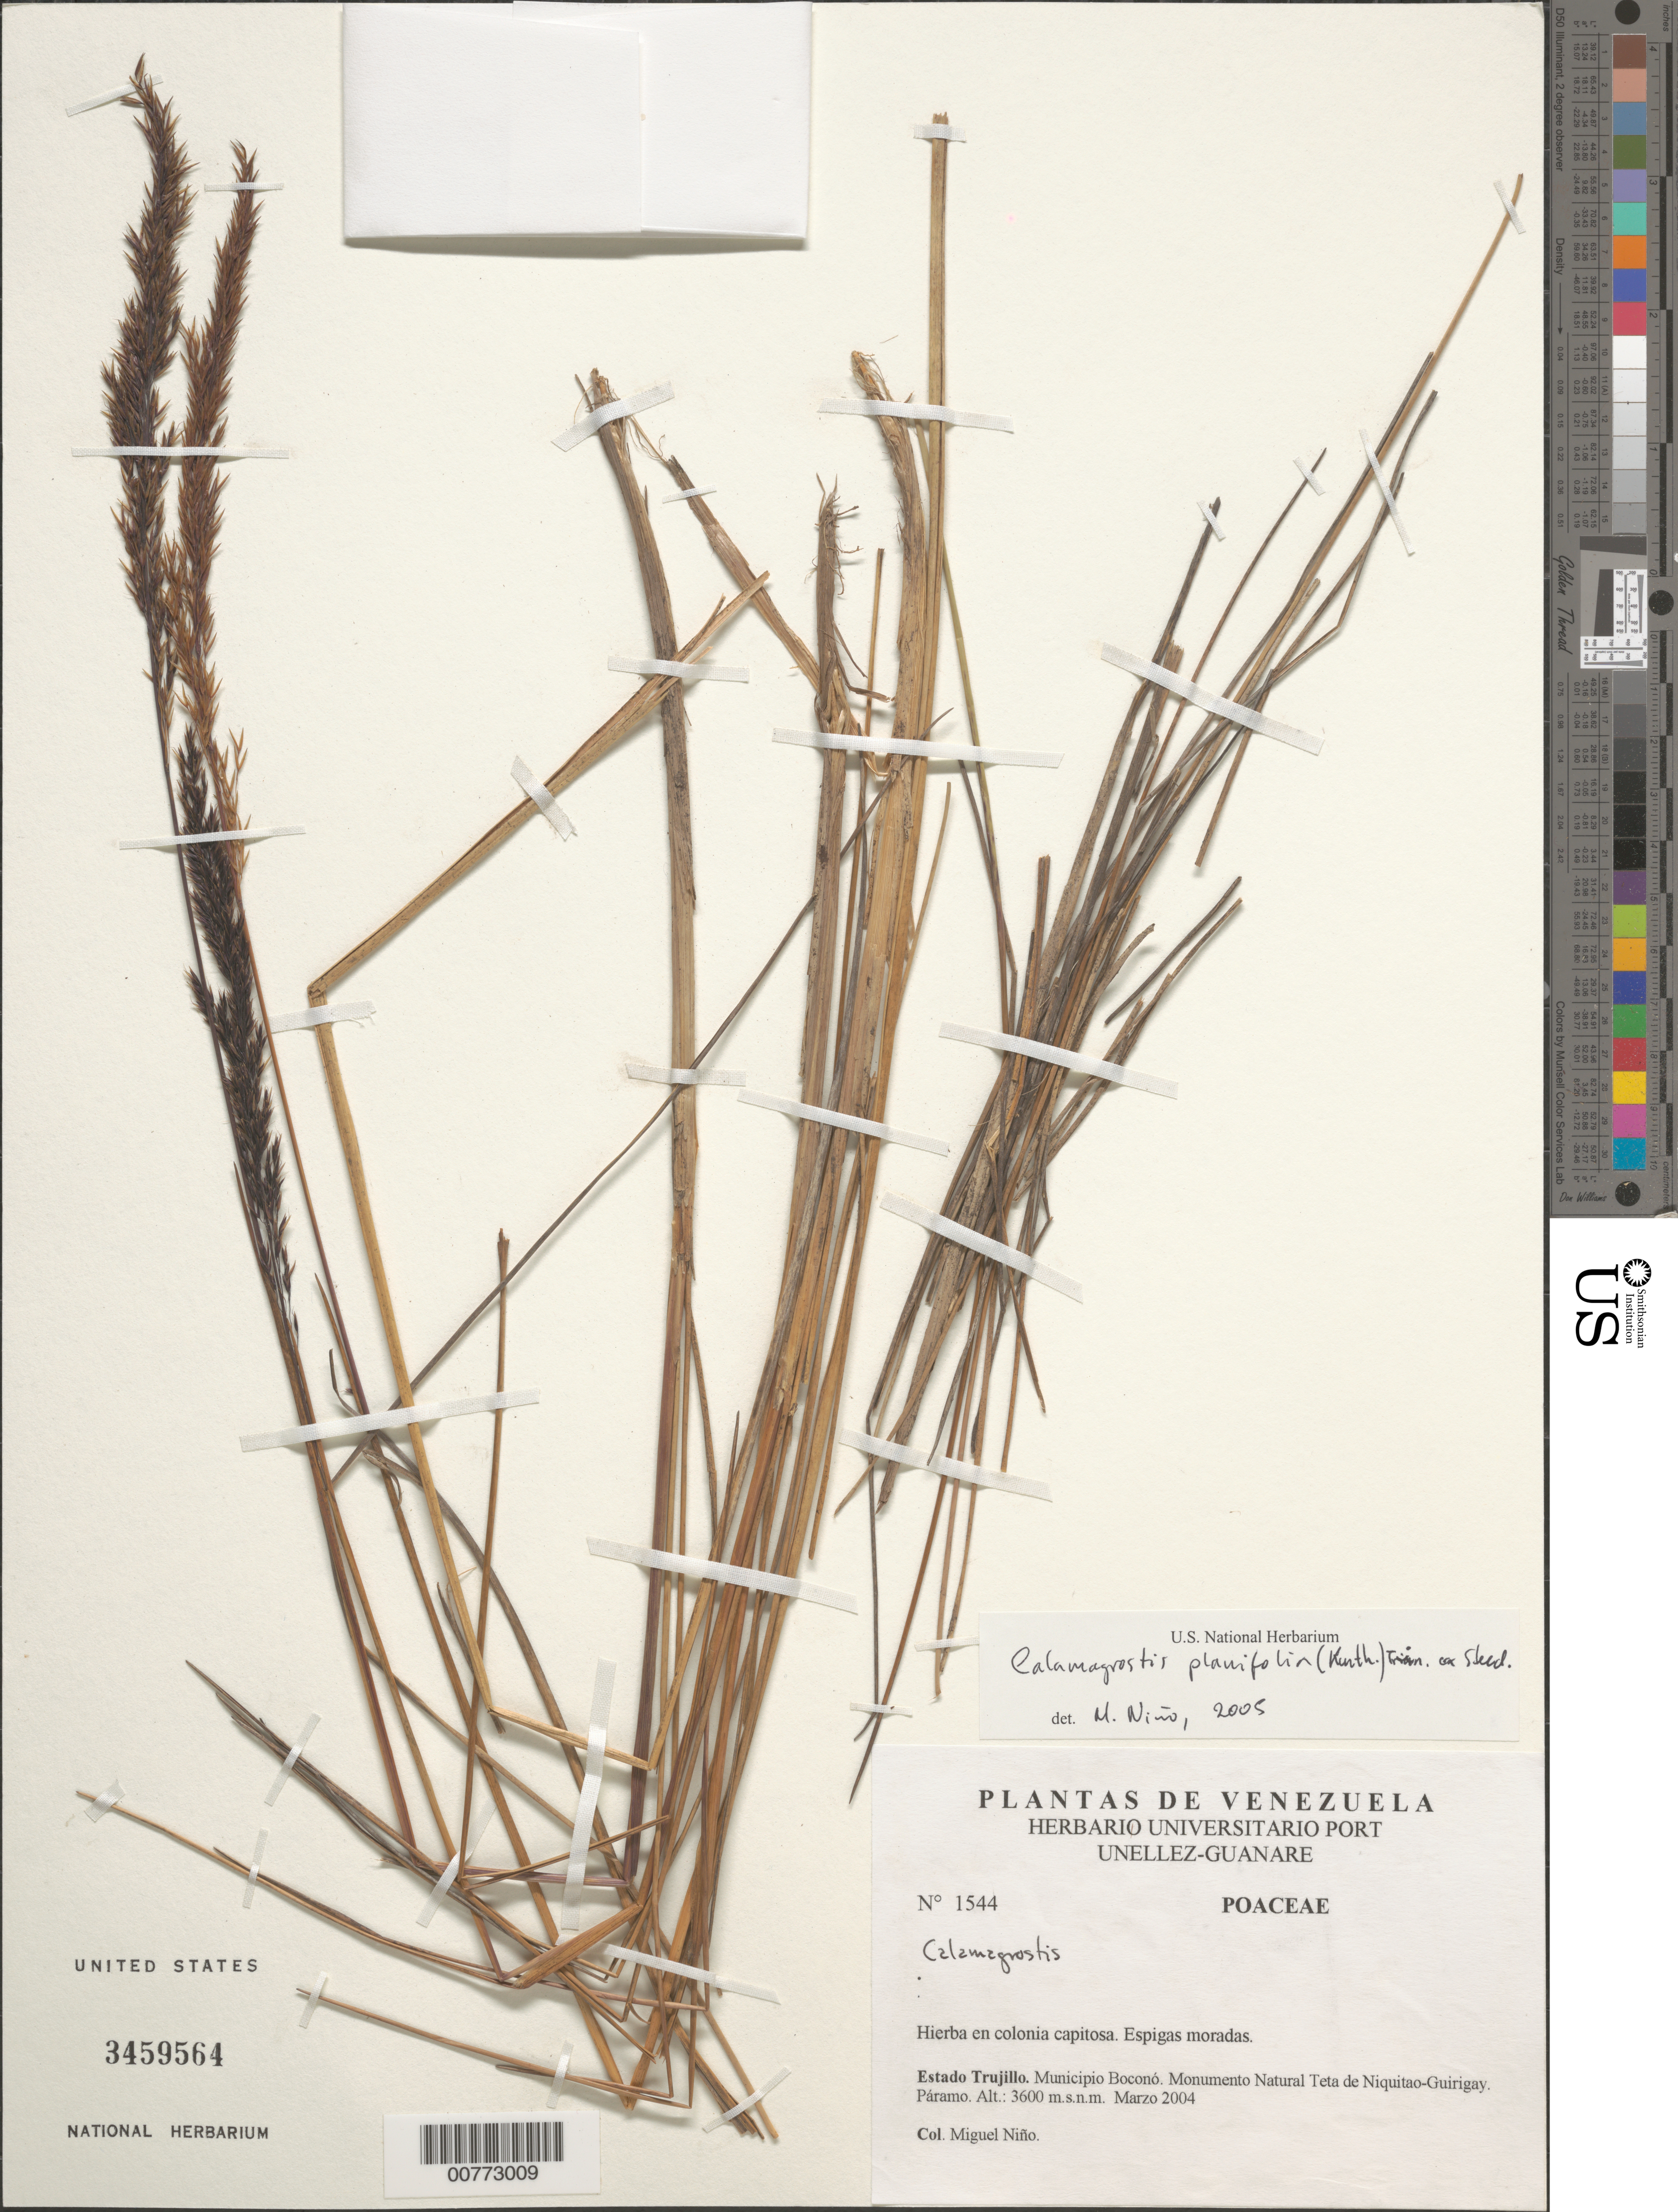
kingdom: Plantae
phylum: Tracheophyta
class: Liliopsida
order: Poales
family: Poaceae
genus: Calamagrostis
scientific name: Calamagrostis planifolia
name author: (Kunth) Trin. ex Steud.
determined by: Niño, S. M., (PORT), BioCentro-UNELLEZ (VENEZUELA)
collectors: S. M. Niño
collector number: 1544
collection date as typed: Mar 2004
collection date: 2004-03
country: Venezuela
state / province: Trujillo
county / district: Boconó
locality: Monumento Natural Teta de Niquitao-Guirigay.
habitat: Páramo.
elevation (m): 3600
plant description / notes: PORT, US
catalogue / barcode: US 3459564